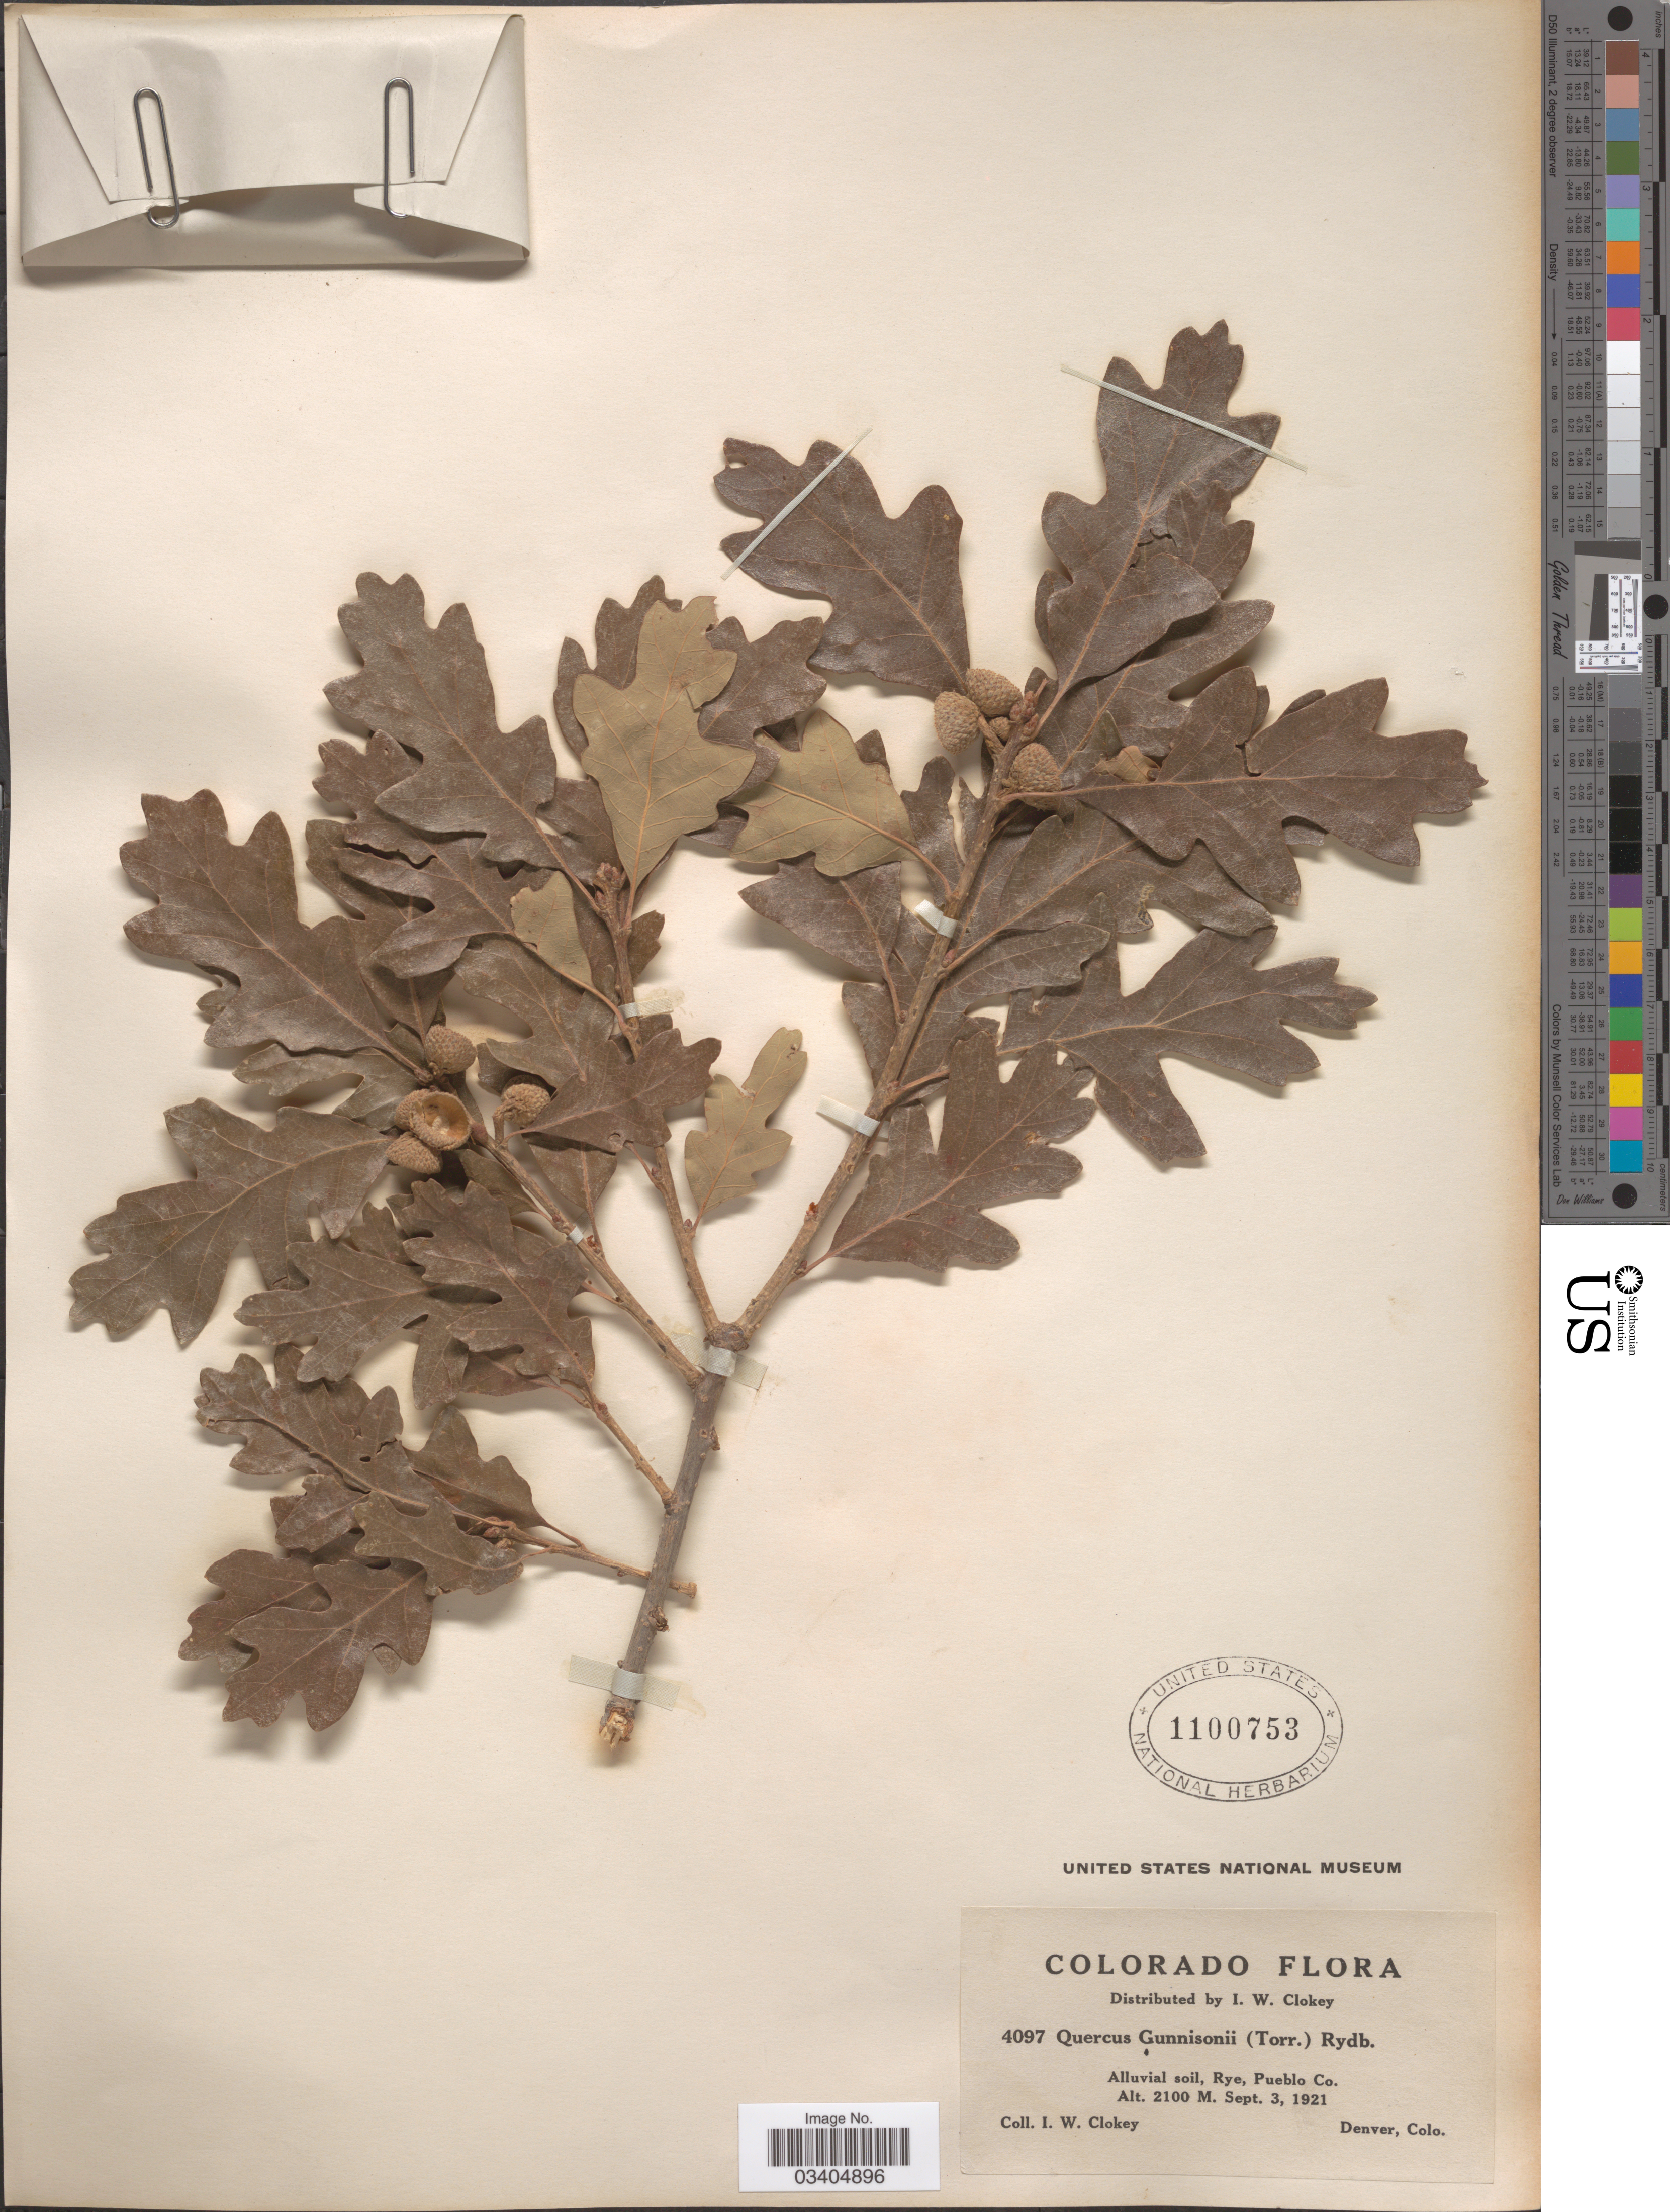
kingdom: Plantae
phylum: Tracheophyta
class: Magnoliopsida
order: Fagales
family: Fagaceae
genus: Quercus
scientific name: Quercus gambelii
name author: Nutt.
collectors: I. W. Clokey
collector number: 4097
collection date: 1921-09-03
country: United States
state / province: Colorado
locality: Alluvial soil, Rye, Pueblo Co.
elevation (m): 2100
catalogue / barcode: US 1100753